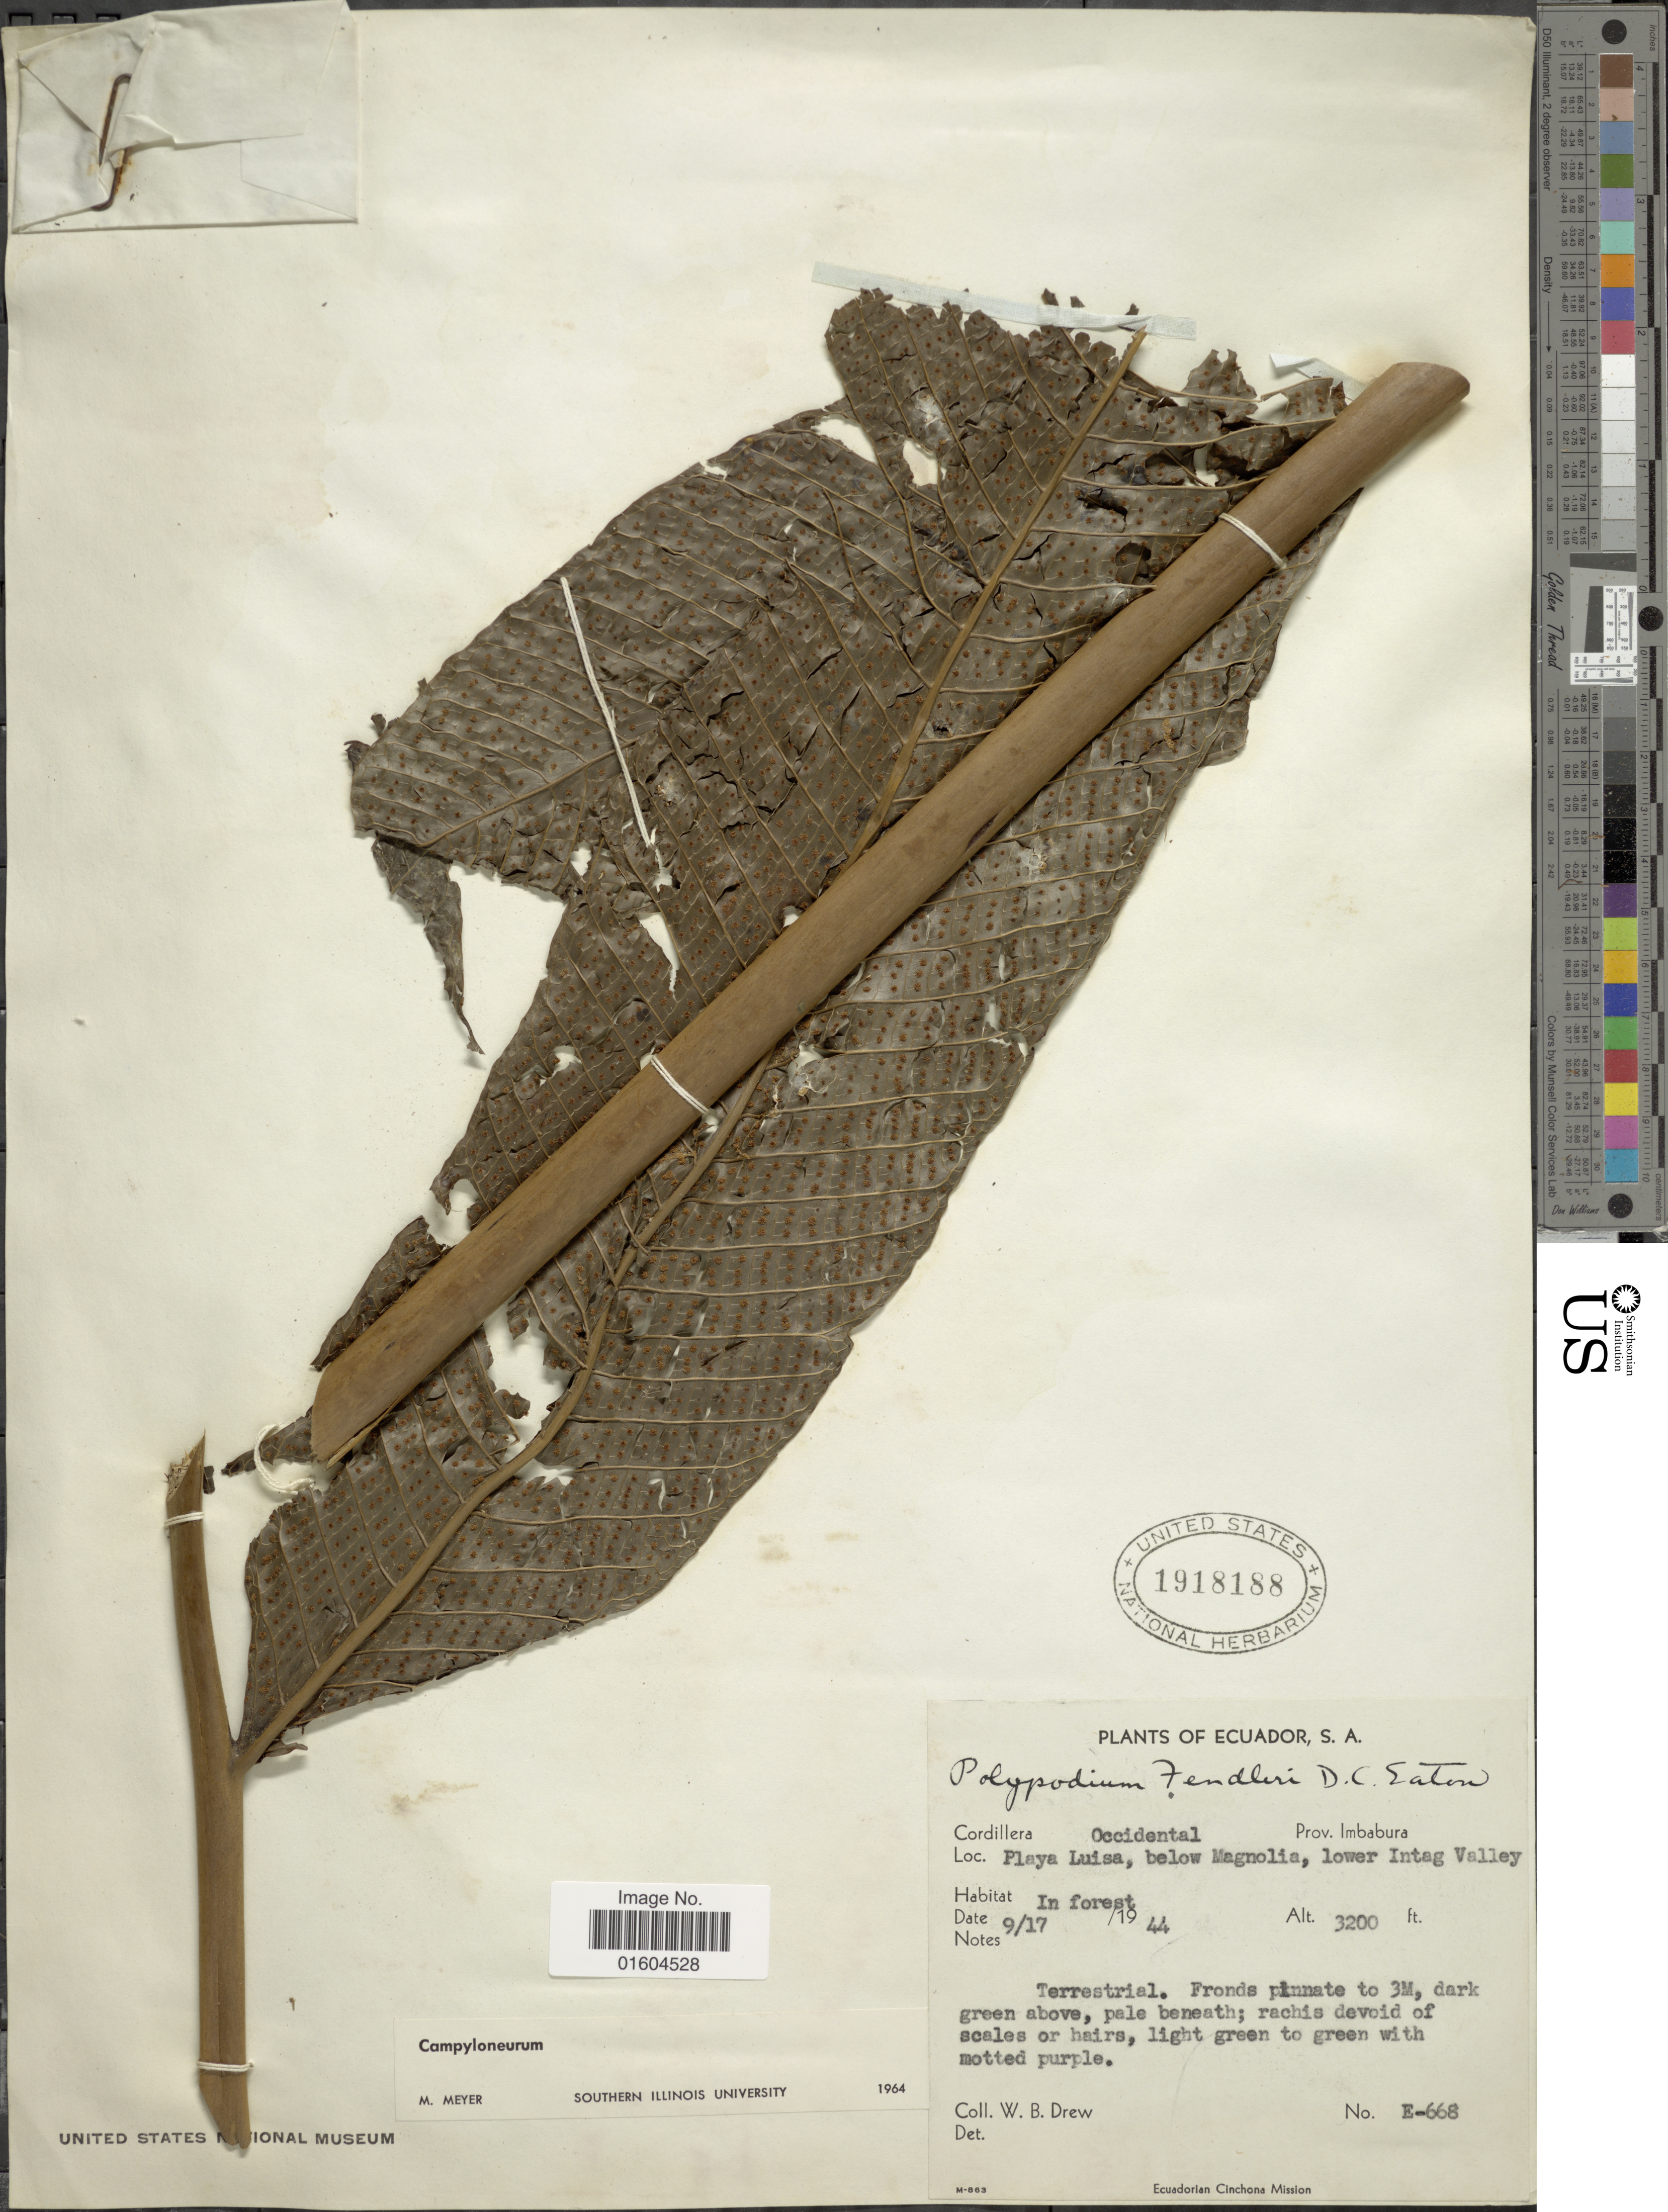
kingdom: Plantae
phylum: Tracheophyta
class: Polypodiopsida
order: Polypodiales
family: Polypodiaceae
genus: Campyloneurum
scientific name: Campyloneurum magnificum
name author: T. Moore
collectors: W. B. Drew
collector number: E-668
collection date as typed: Transcribed d/m/y: /9/17 to /9/44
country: Ecuador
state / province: Imbabura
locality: Ecuador, Cordillera Occidental. Prov. Imbabura, Playa Luisa, below Magnolis, lower Intag Valley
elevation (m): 975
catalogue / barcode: US 1918188